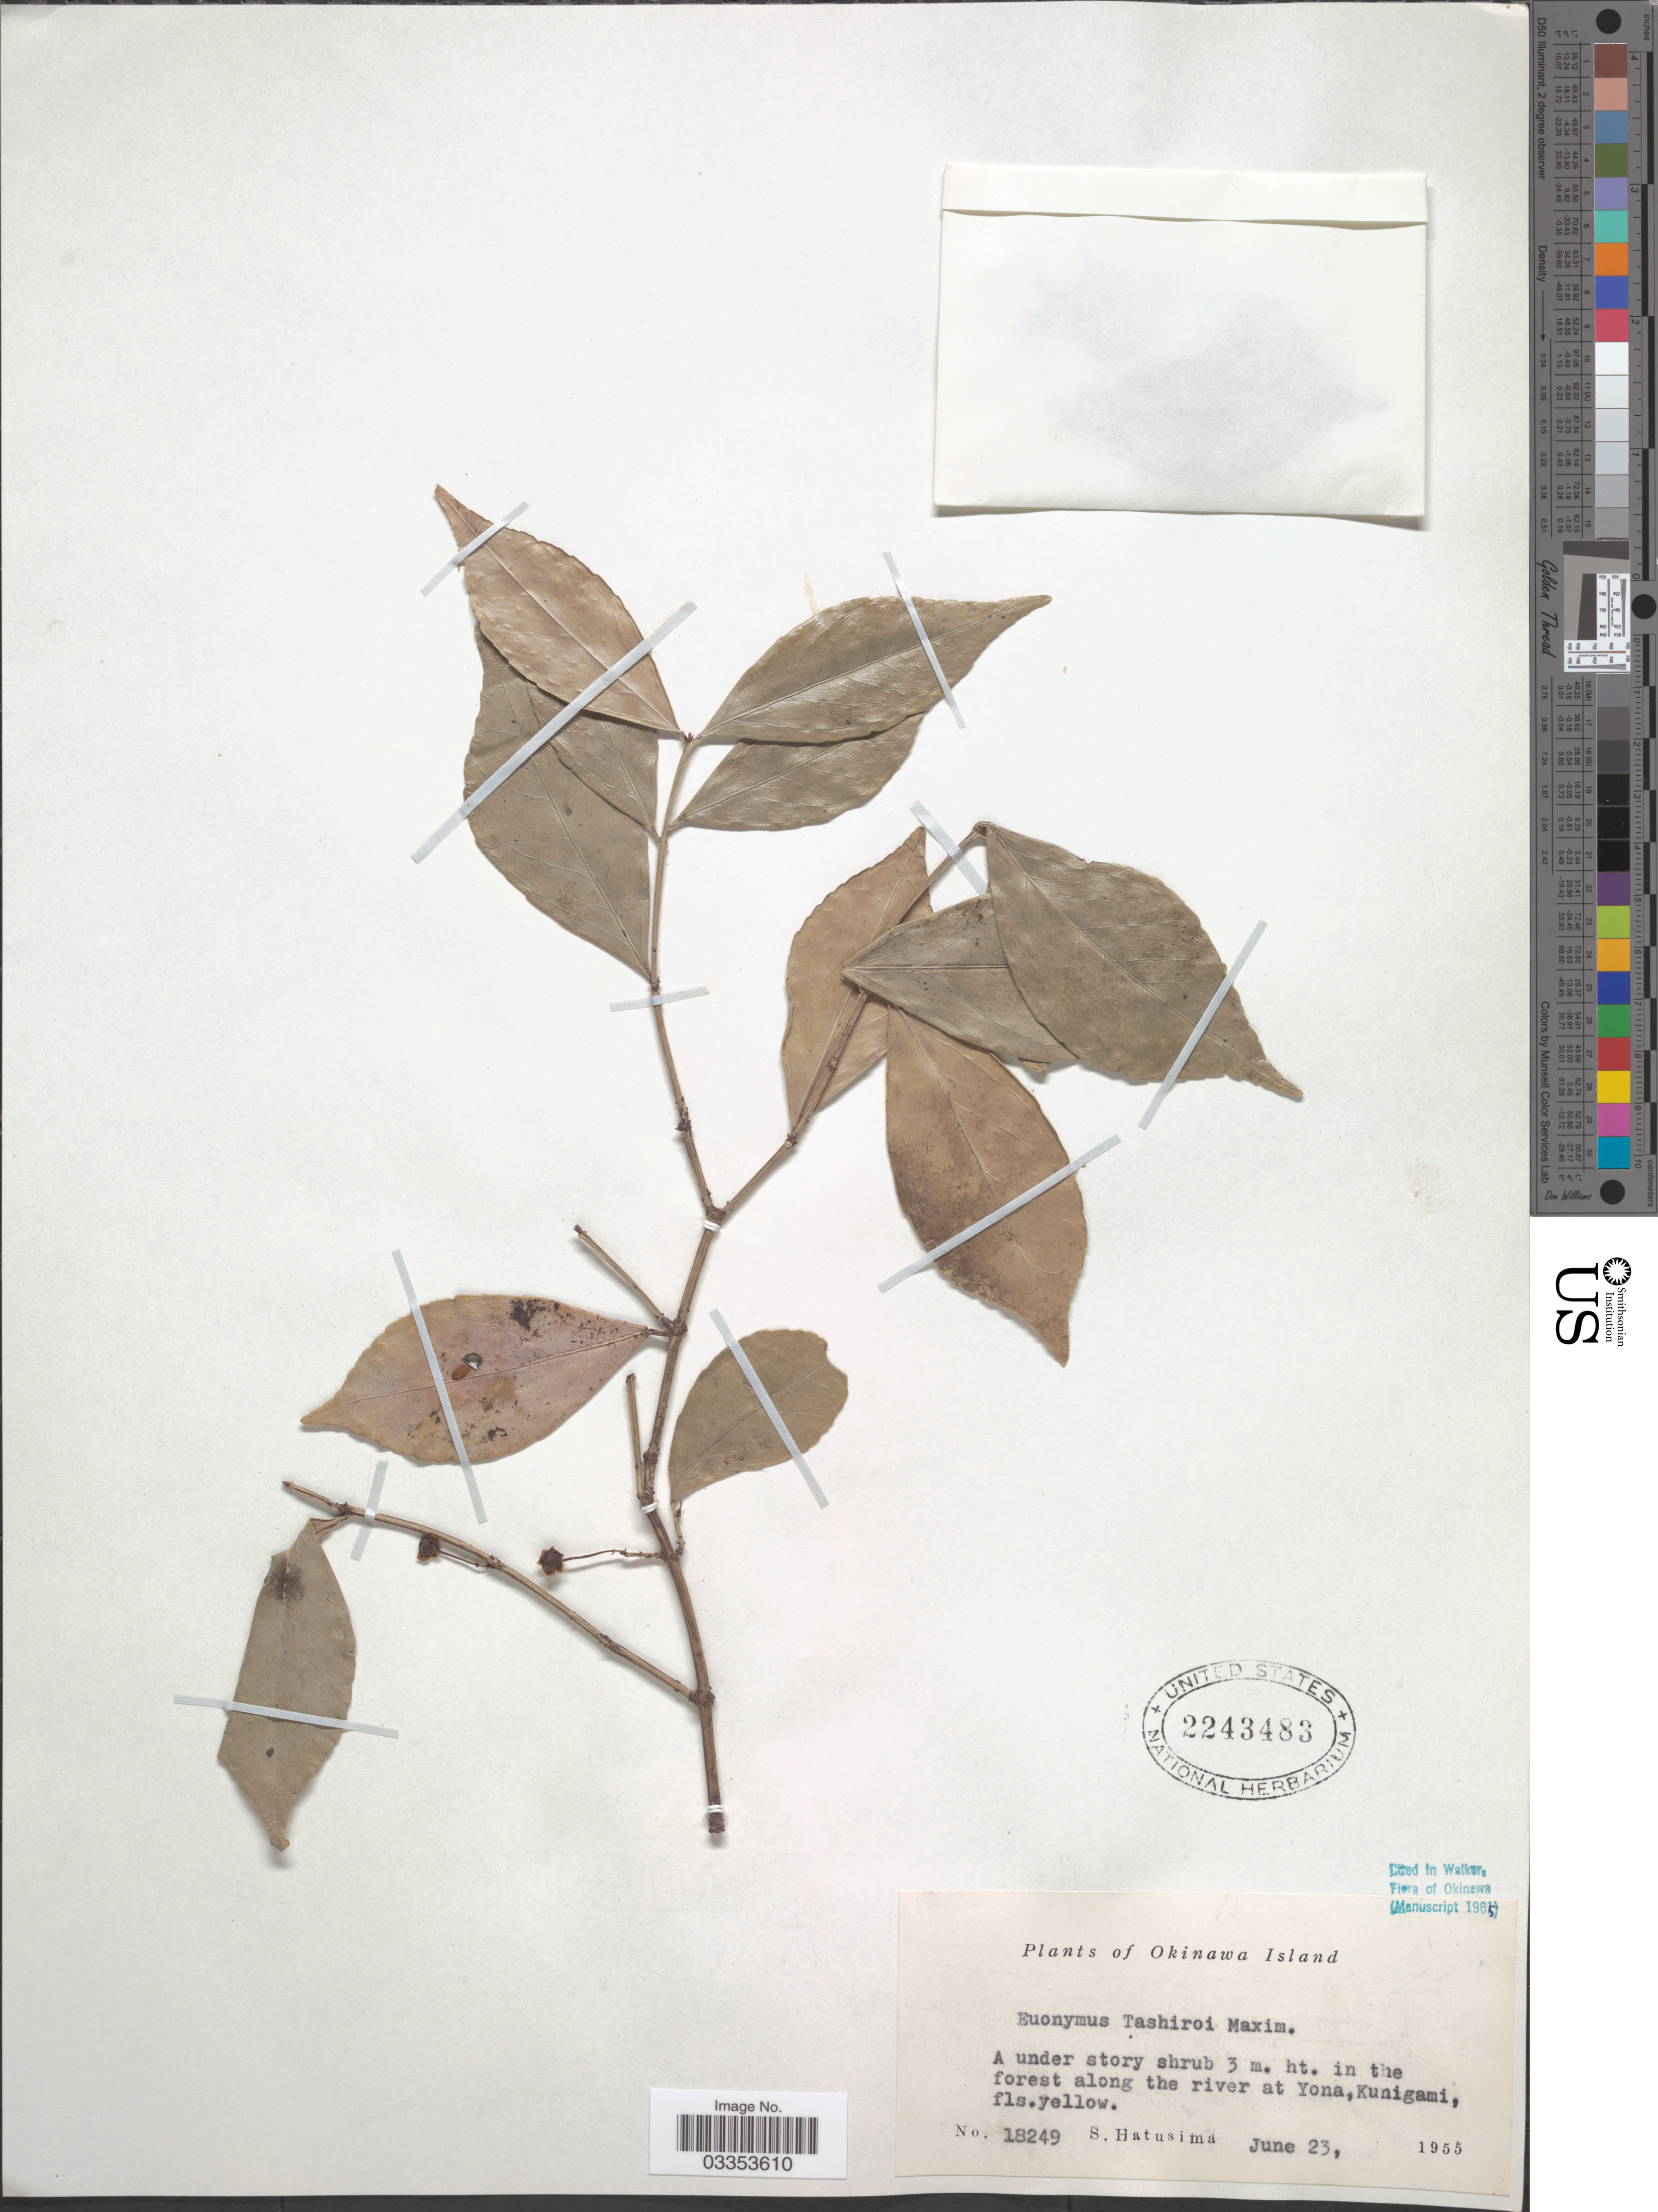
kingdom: Plantae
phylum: Tracheophyta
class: Magnoliopsida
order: Celastrales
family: Celastraceae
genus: Euonymus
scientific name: Euonymus tashiroi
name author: Maxim.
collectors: S. Hatusima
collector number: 18249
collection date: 1955-06-23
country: Japan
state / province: Okinawa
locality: Okinawa Island. In the forest along the river at Yona, Kunigami.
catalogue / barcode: US 2243483